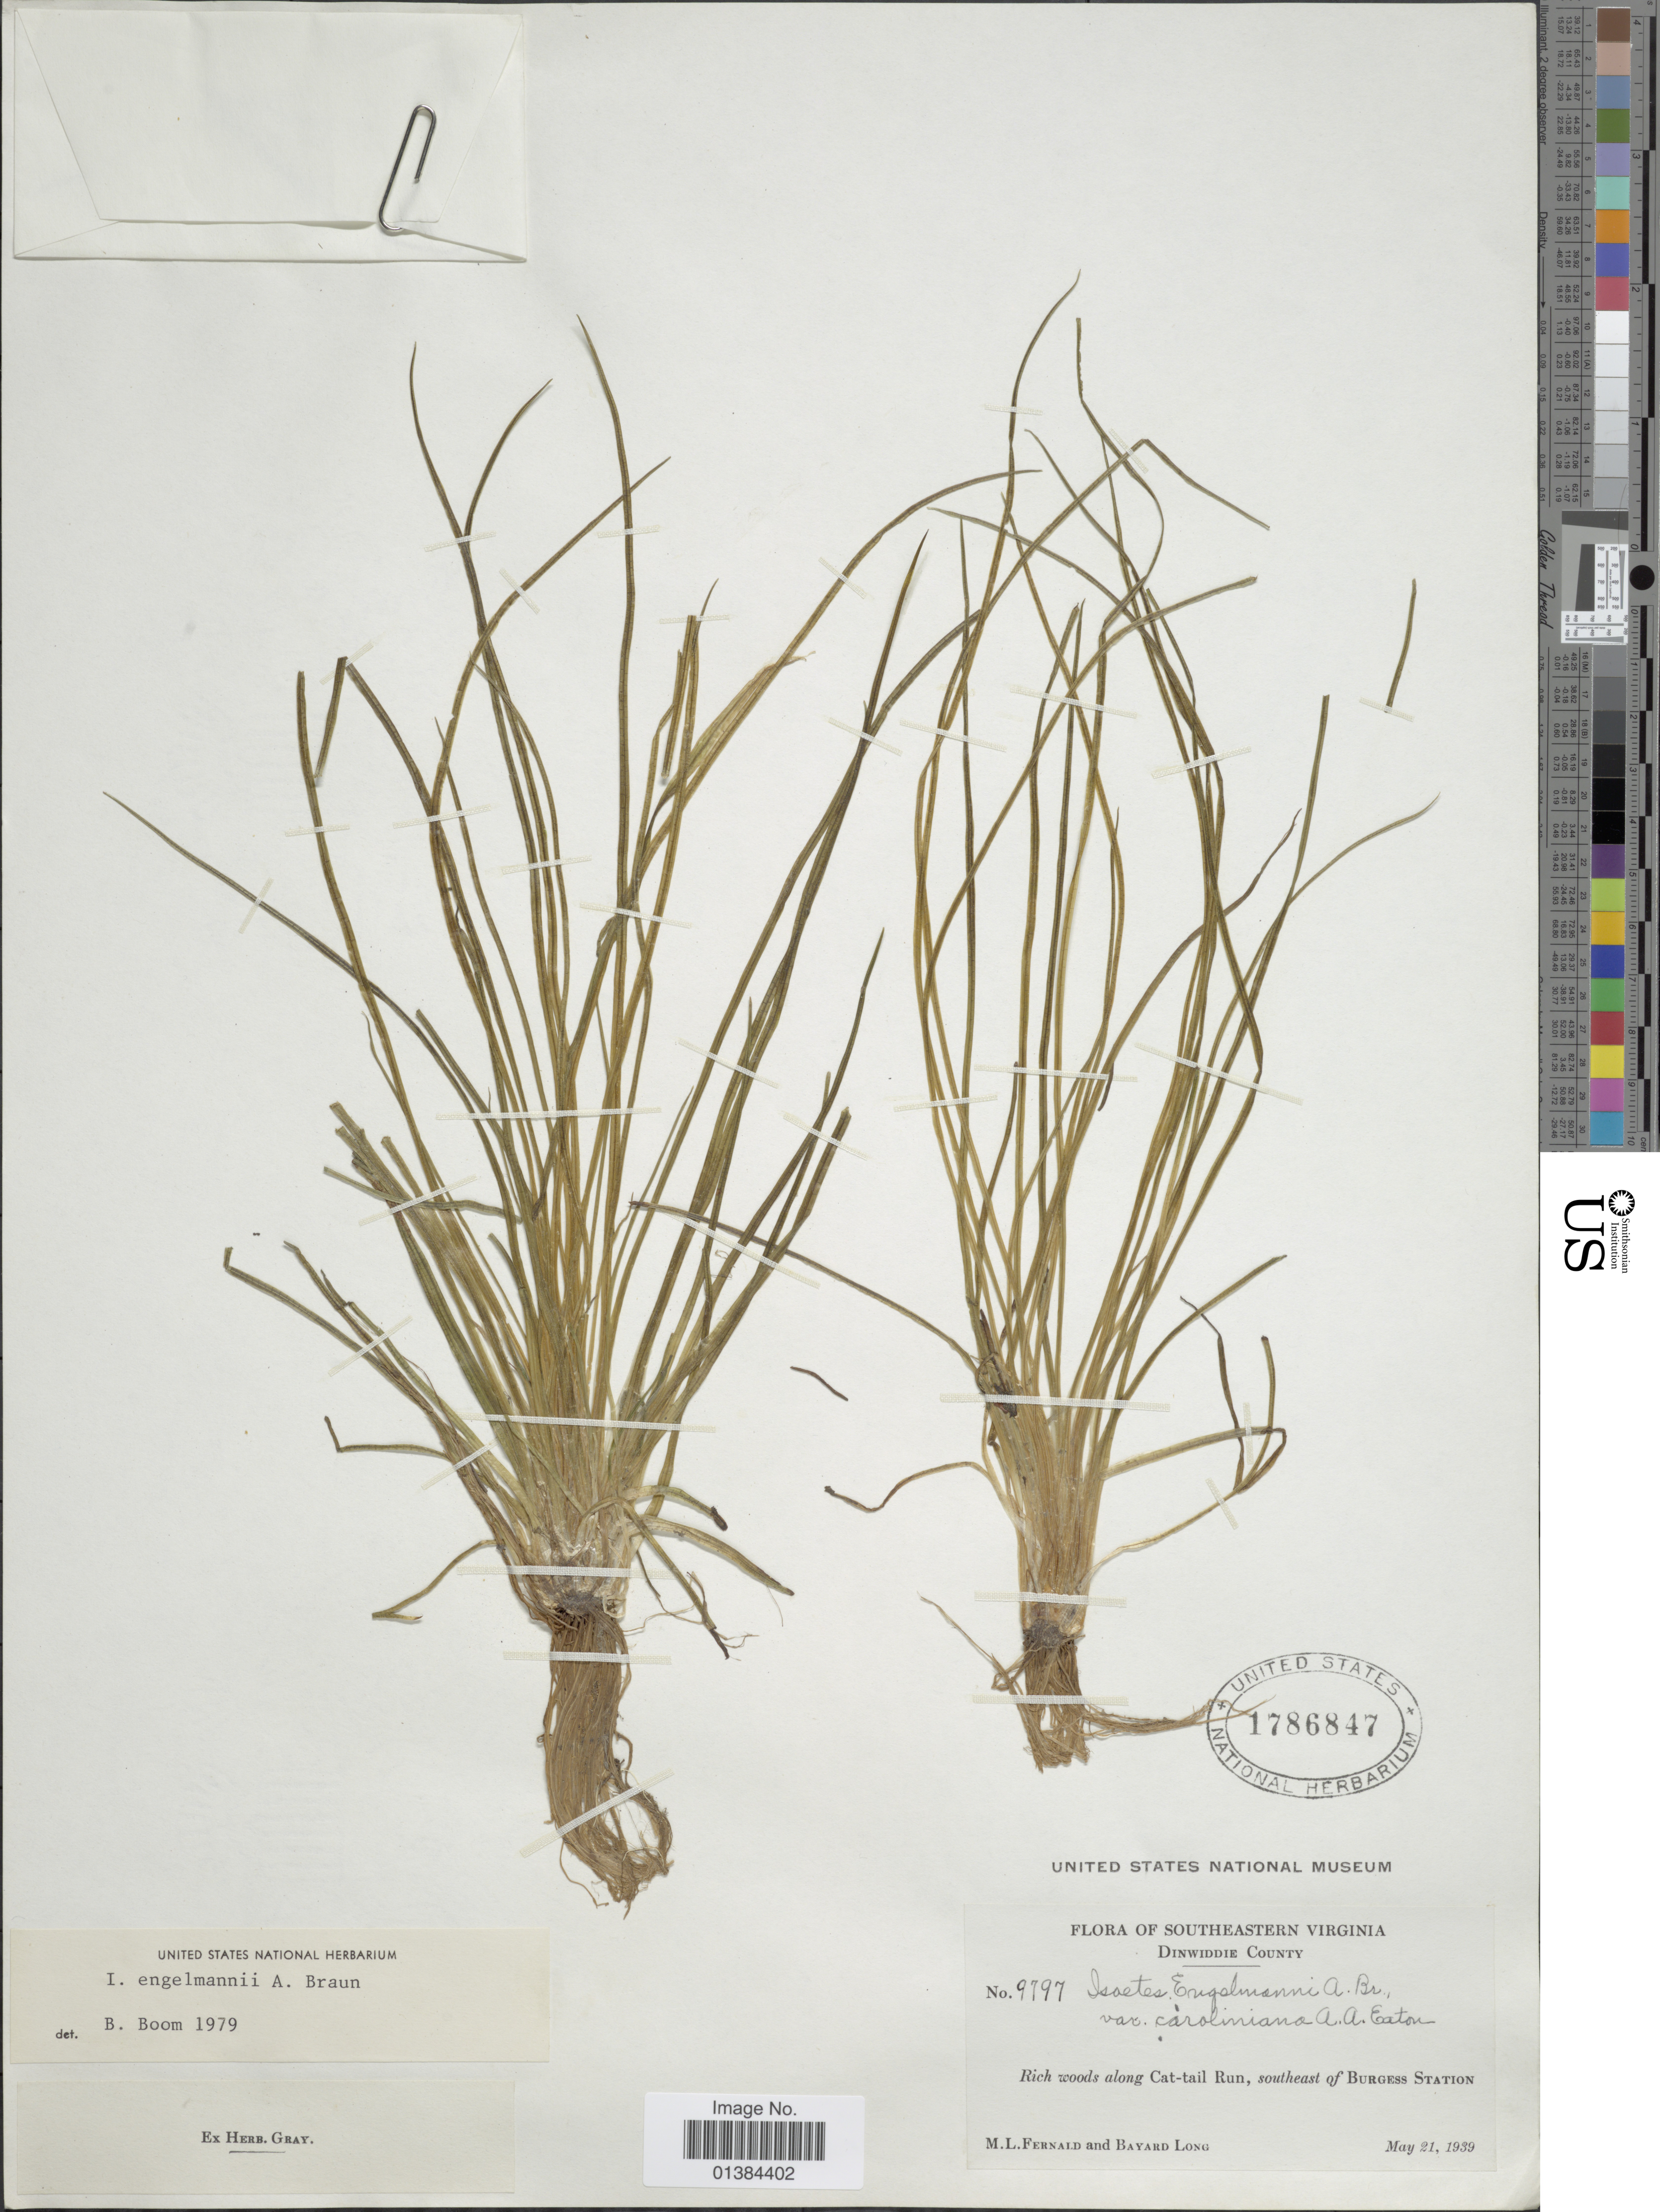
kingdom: Plantae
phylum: Tracheophyta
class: Lycopodiopsida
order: Isoetales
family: Isoetaceae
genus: Isoetes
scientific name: Isoetes engelmannii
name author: A. Braun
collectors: M. L. Fernald & B. H. Long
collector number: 9797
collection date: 1939-05-21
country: United States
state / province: Virginia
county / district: Dinwiddie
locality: Southeastern Virginia. Dinwiddie County. Rich woods along Cat-tail Run, southeast of Burgess Station.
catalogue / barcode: US 1786847